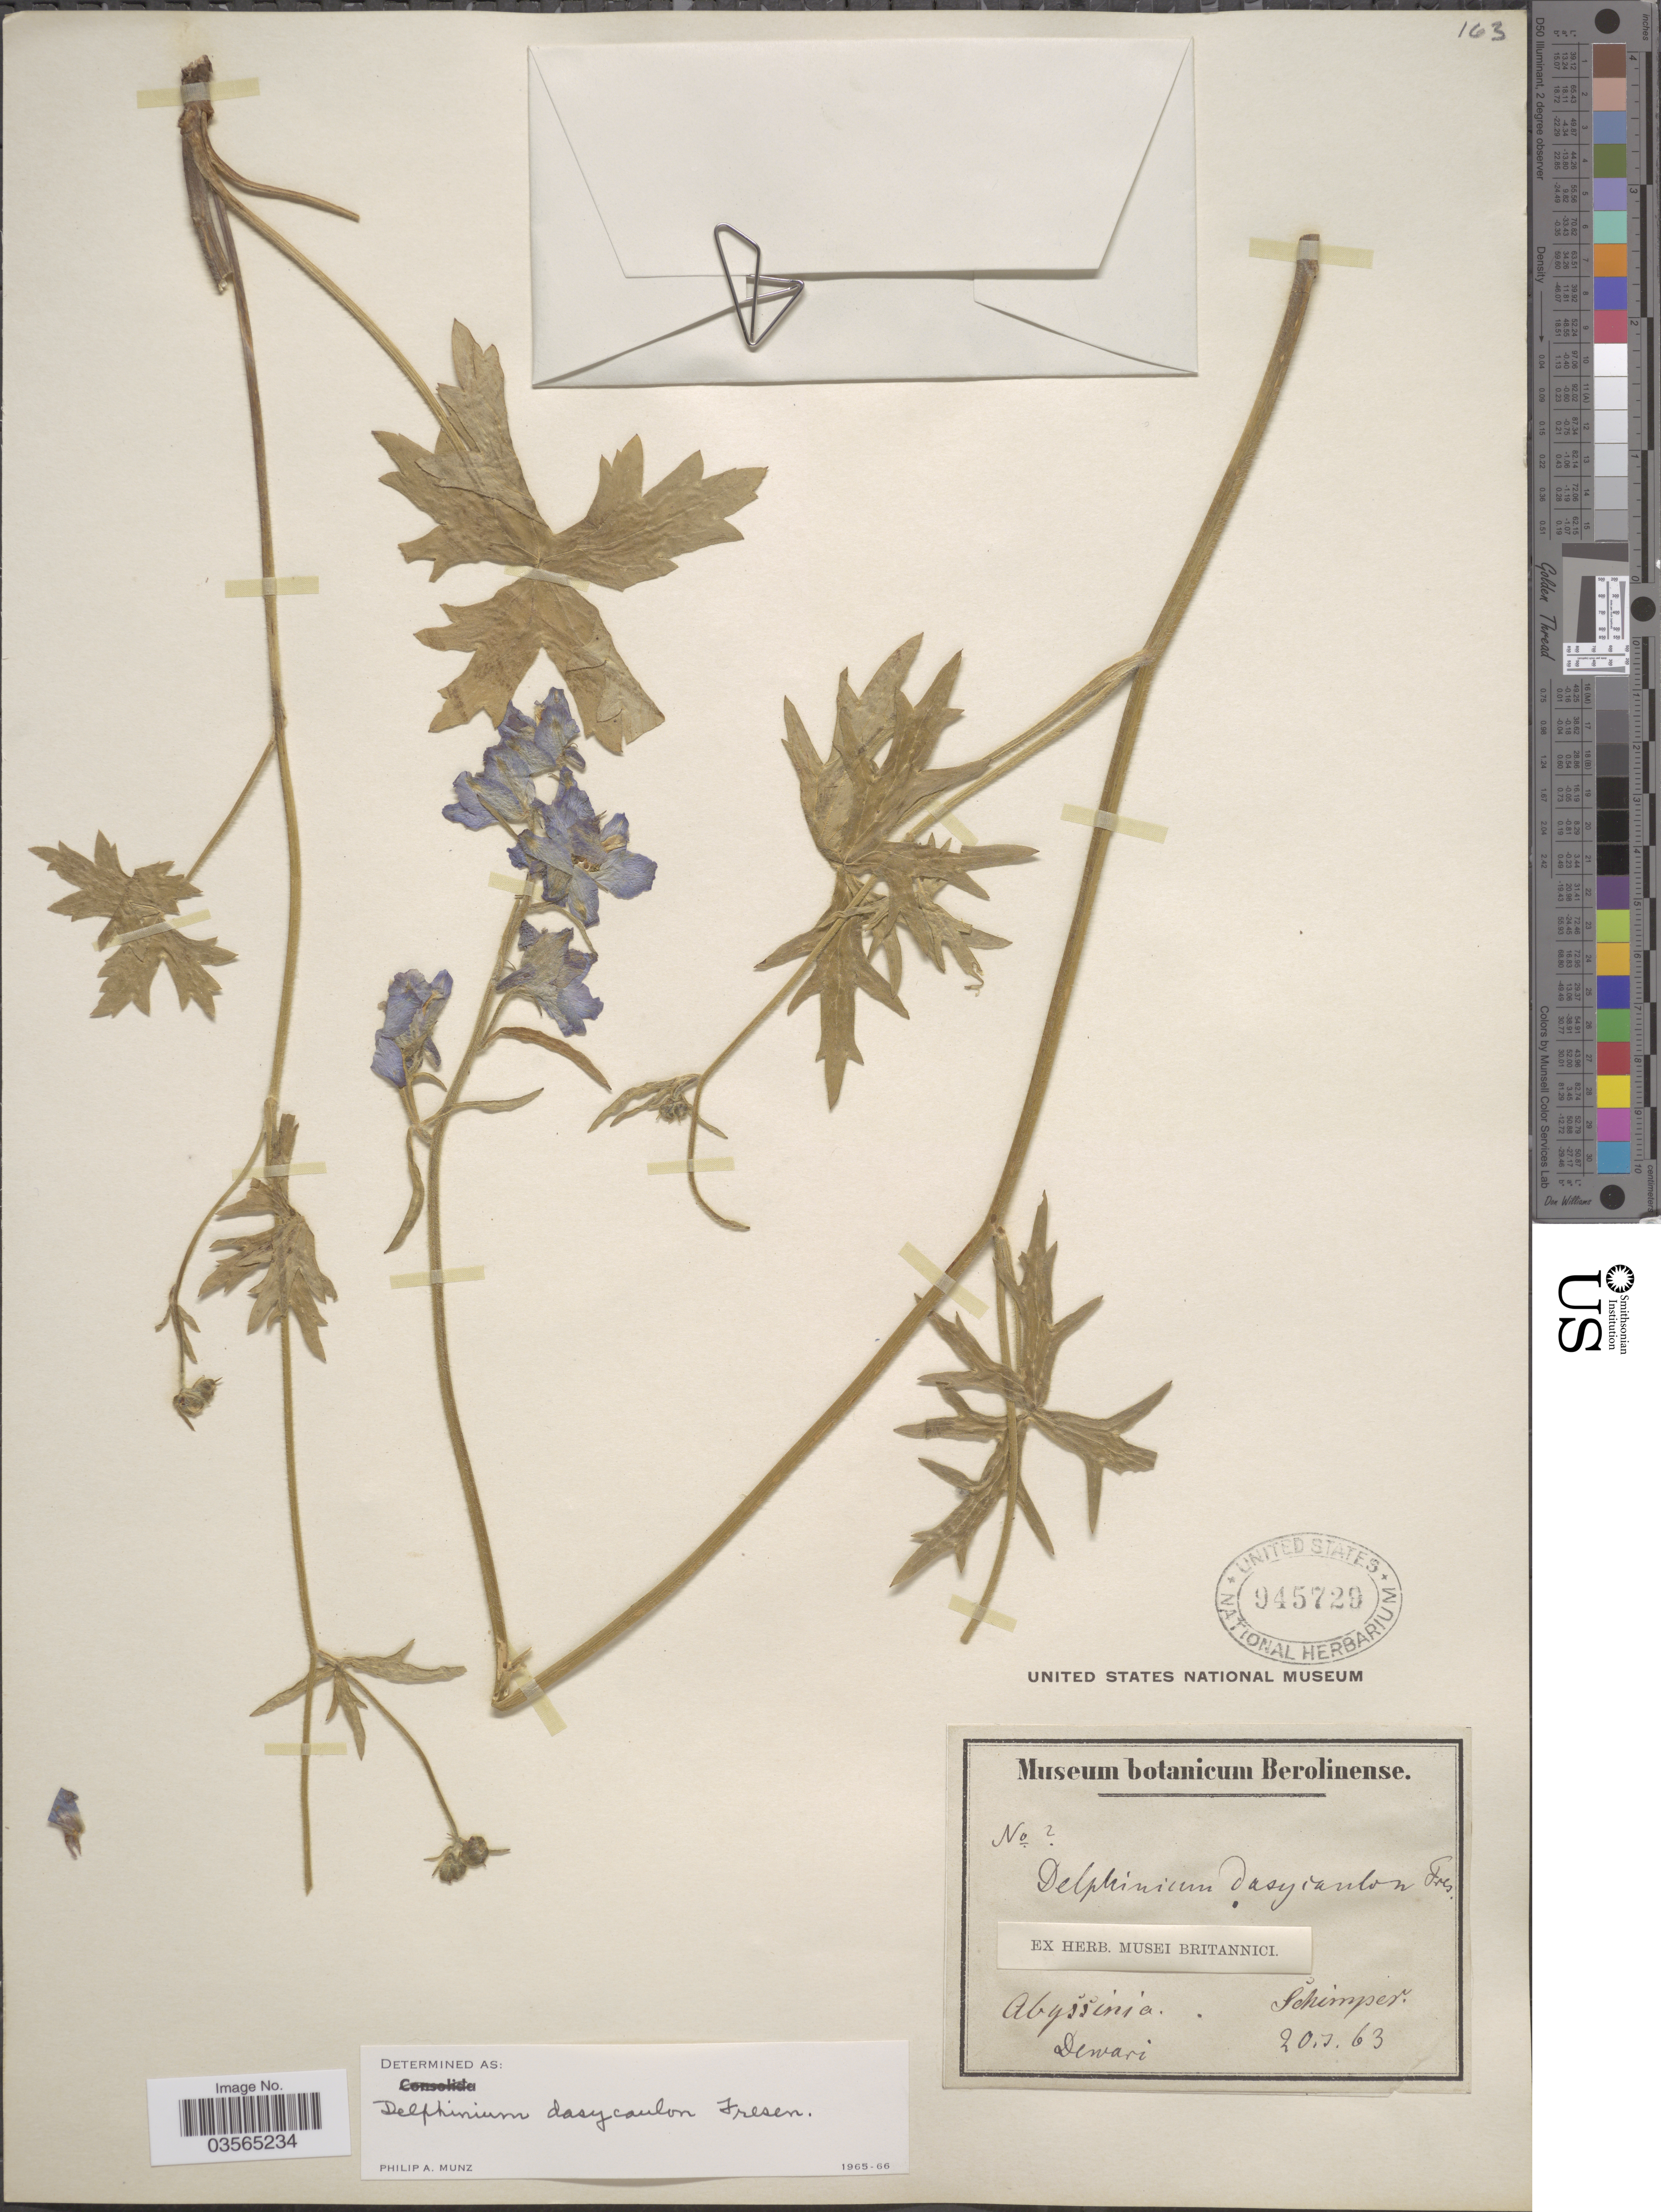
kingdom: Plantae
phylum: Tracheophyta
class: Magnoliopsida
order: Ranunculales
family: Ranunculaceae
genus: Delphinium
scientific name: Delphinium dasycaulon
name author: Fresen.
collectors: -. Schimper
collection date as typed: Transcribed d/m/y: 20/1/63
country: Ethiopia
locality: Abyssinia. Dewari.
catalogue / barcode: US 945729